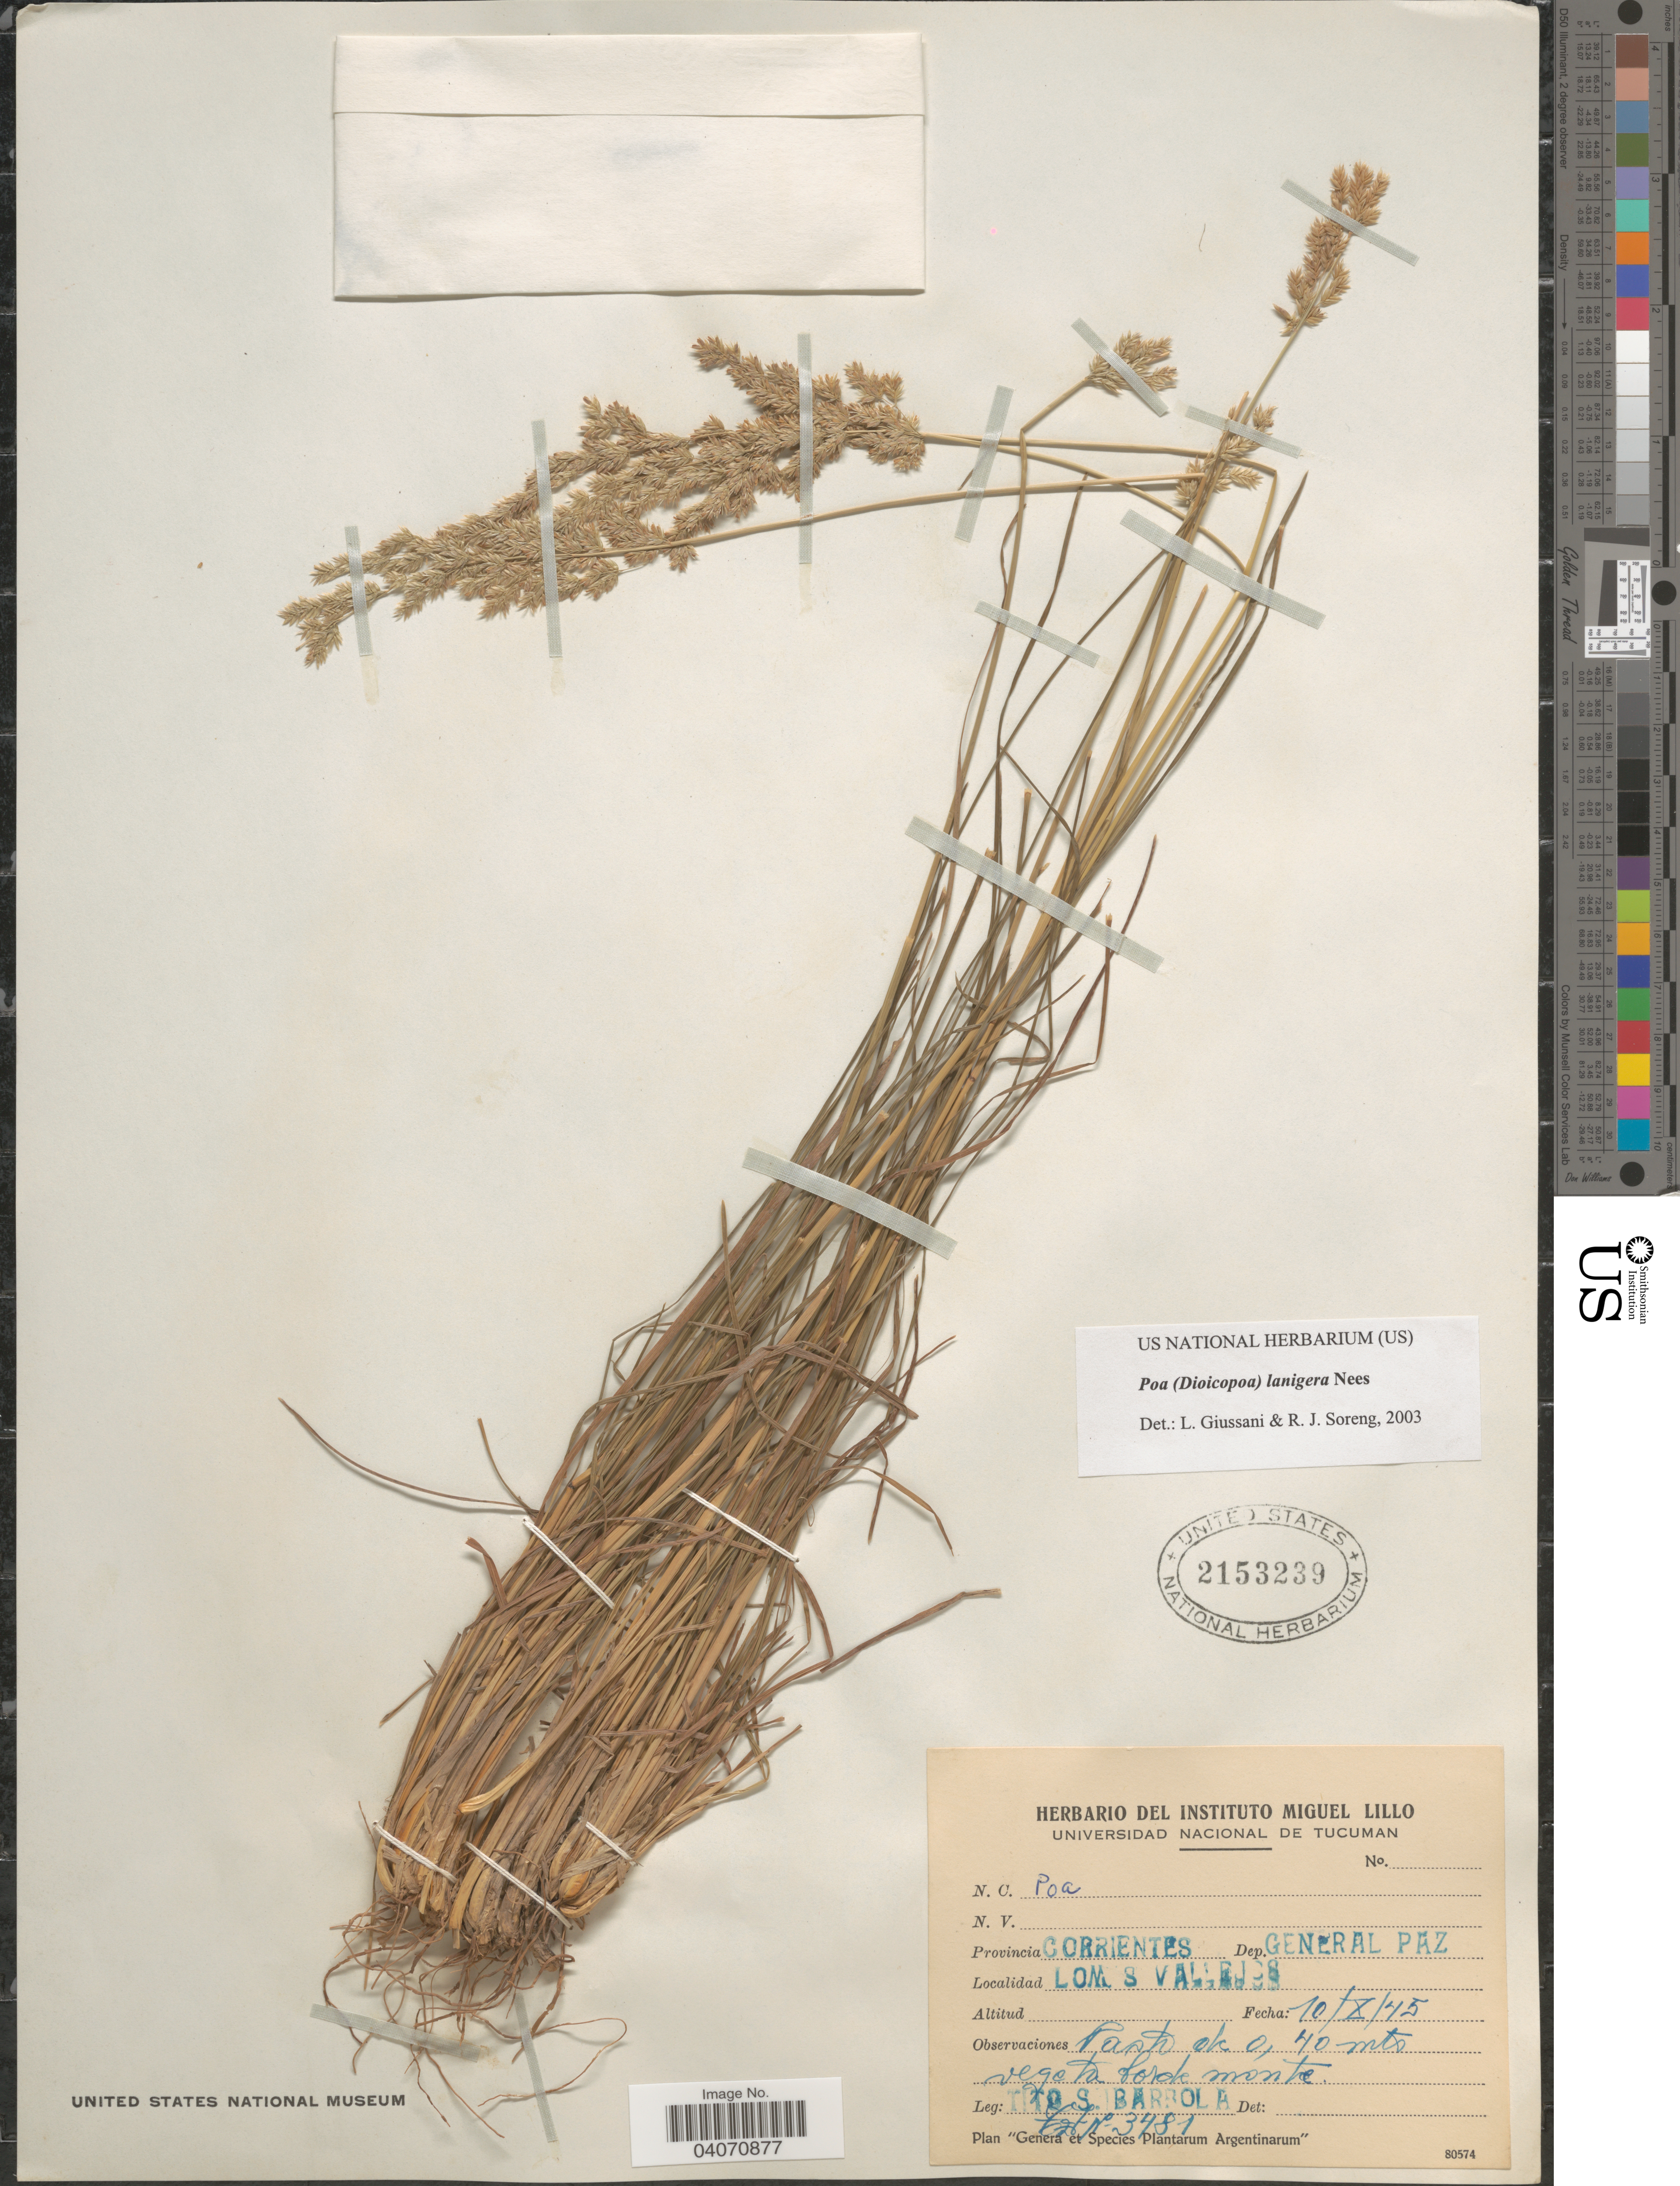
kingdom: Plantae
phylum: Tracheophyta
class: Liliopsida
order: Poales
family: Poaceae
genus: Poa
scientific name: Poa lanigera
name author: Nees in Mart.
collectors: T. Ibarrola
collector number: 3481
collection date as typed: Transcribed d/m/y: 10/10/45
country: Argentina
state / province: Corrientes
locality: Dep. General Paz. Lom S Vallejes.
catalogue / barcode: US 2153239